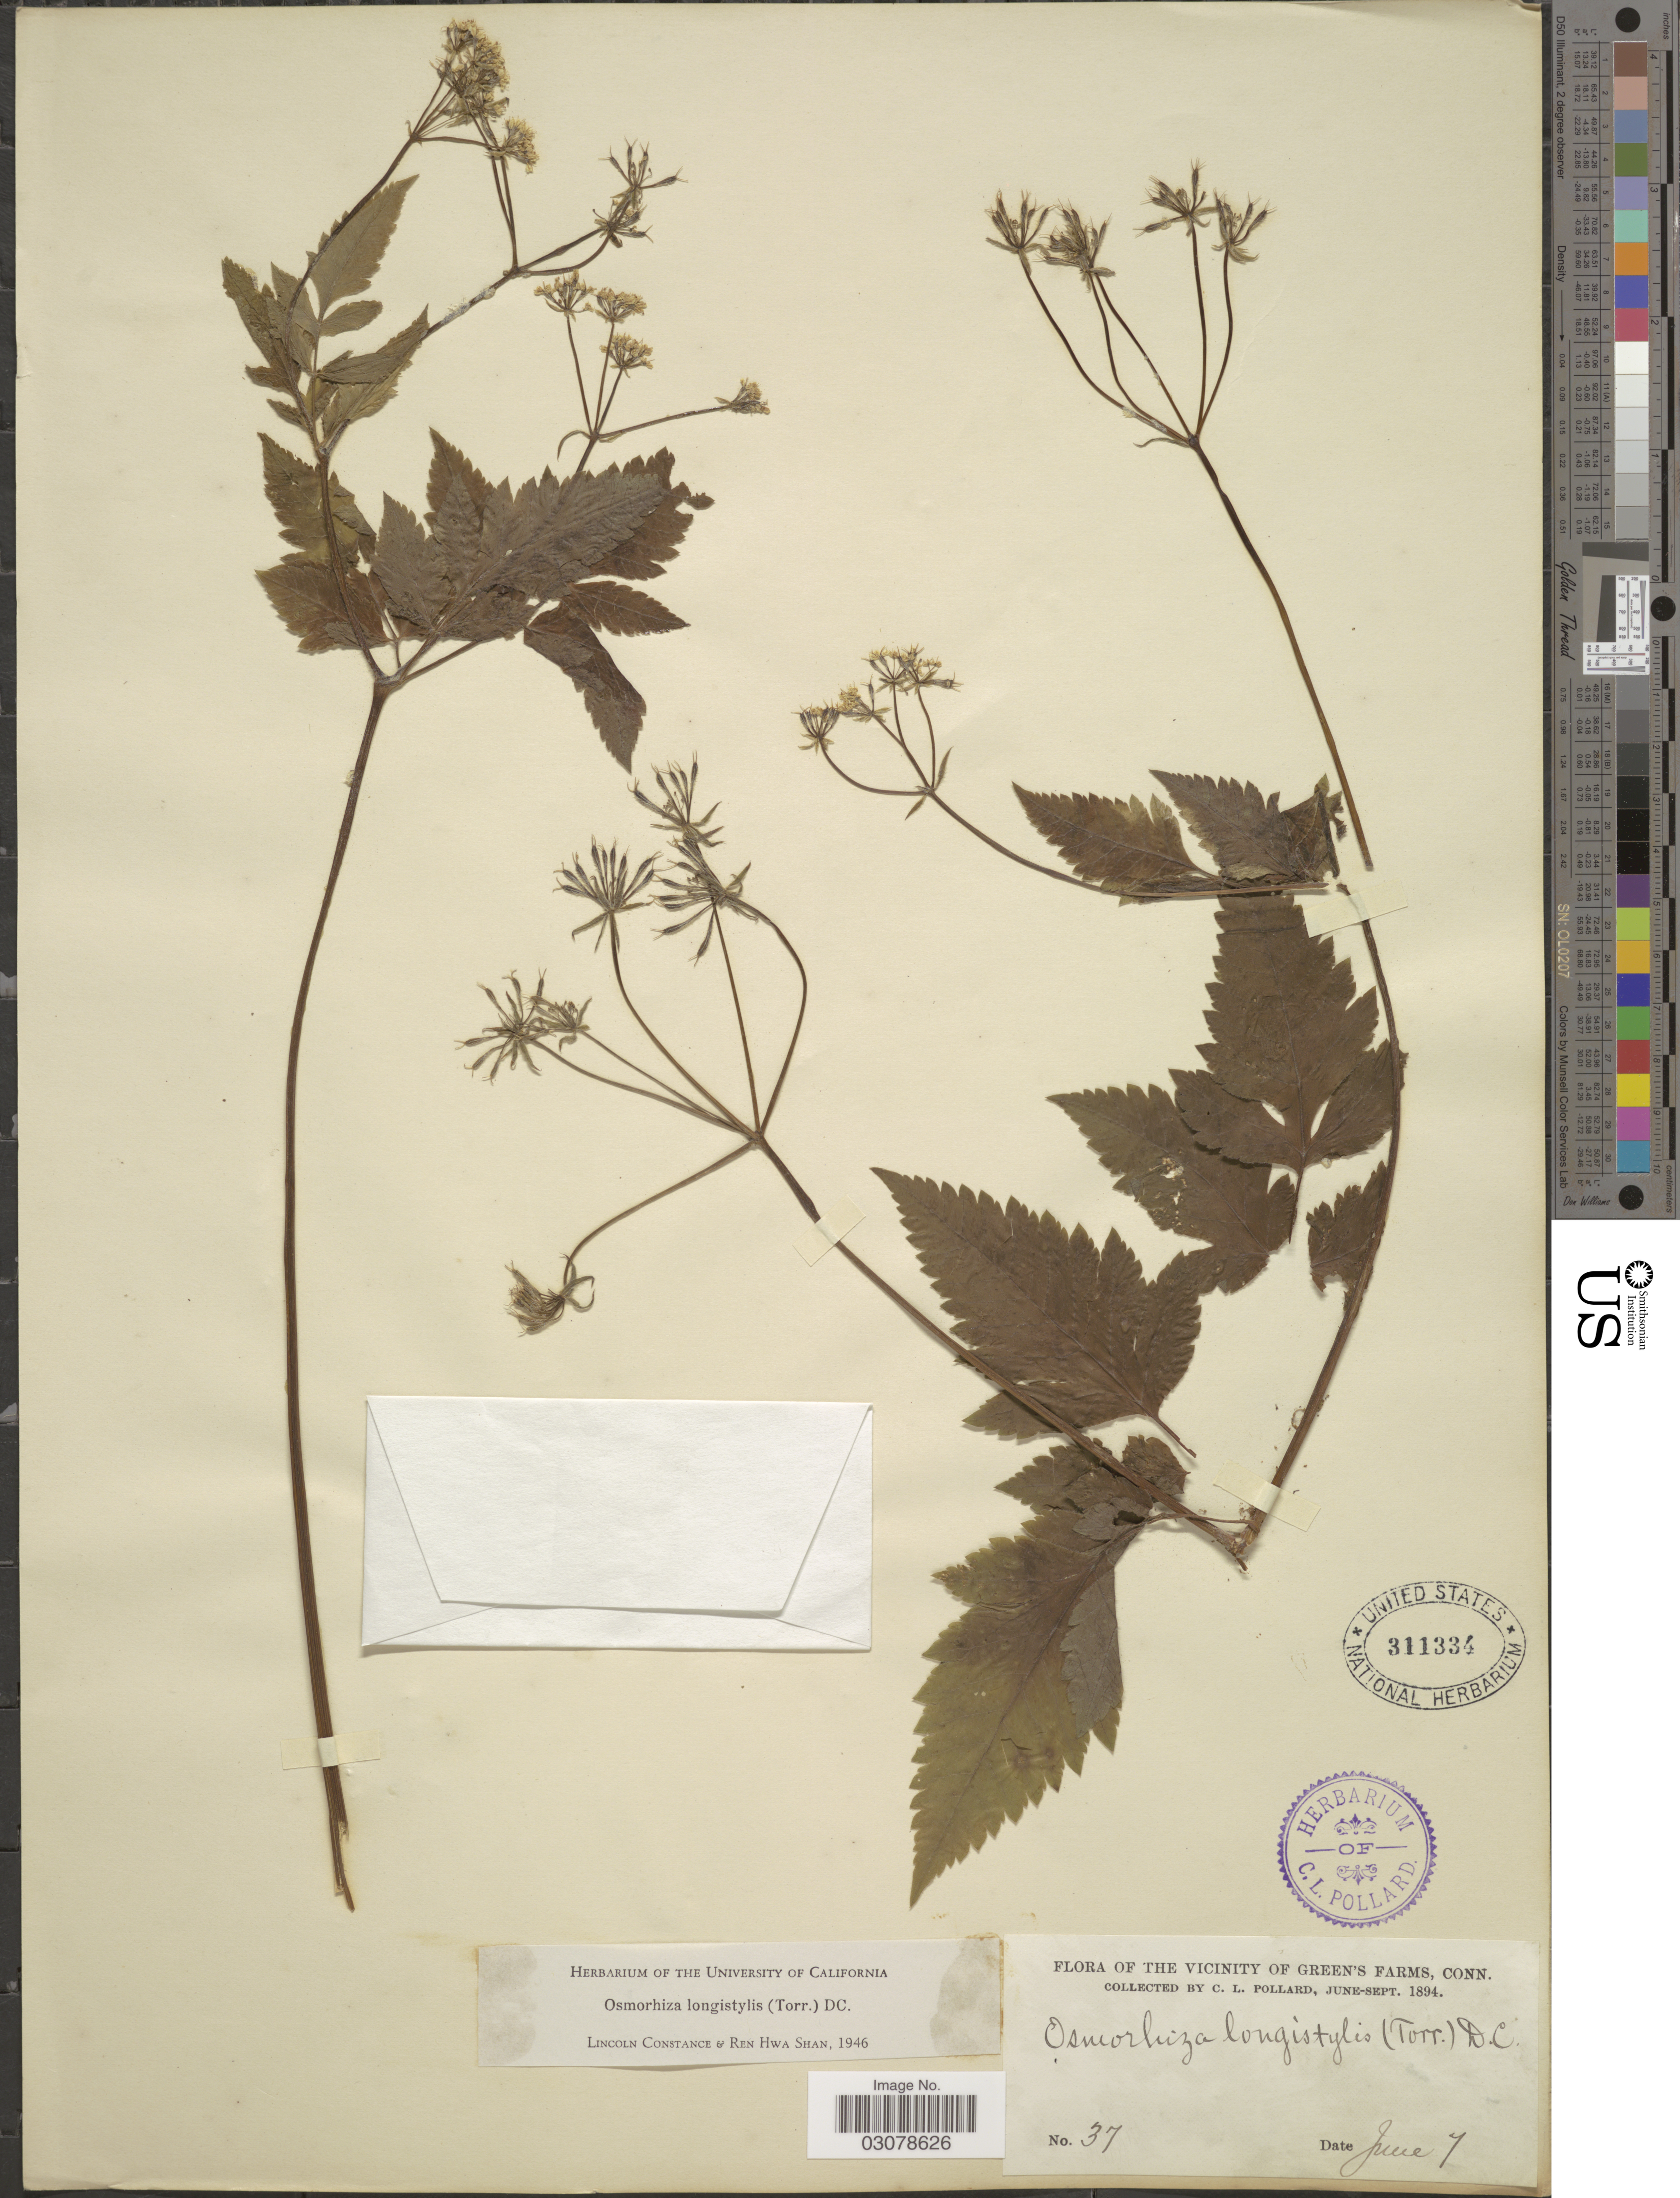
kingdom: Plantae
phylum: Tracheophyta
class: Magnoliopsida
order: Apiales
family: Apiaceae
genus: Osmorhiza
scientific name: Osmorhiza longistylis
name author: (Torr.) DC.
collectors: C. L. Pollard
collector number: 37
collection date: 1894-06-07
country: United States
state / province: Connecticut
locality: Vicinity of Green's Farms.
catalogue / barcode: US 311334